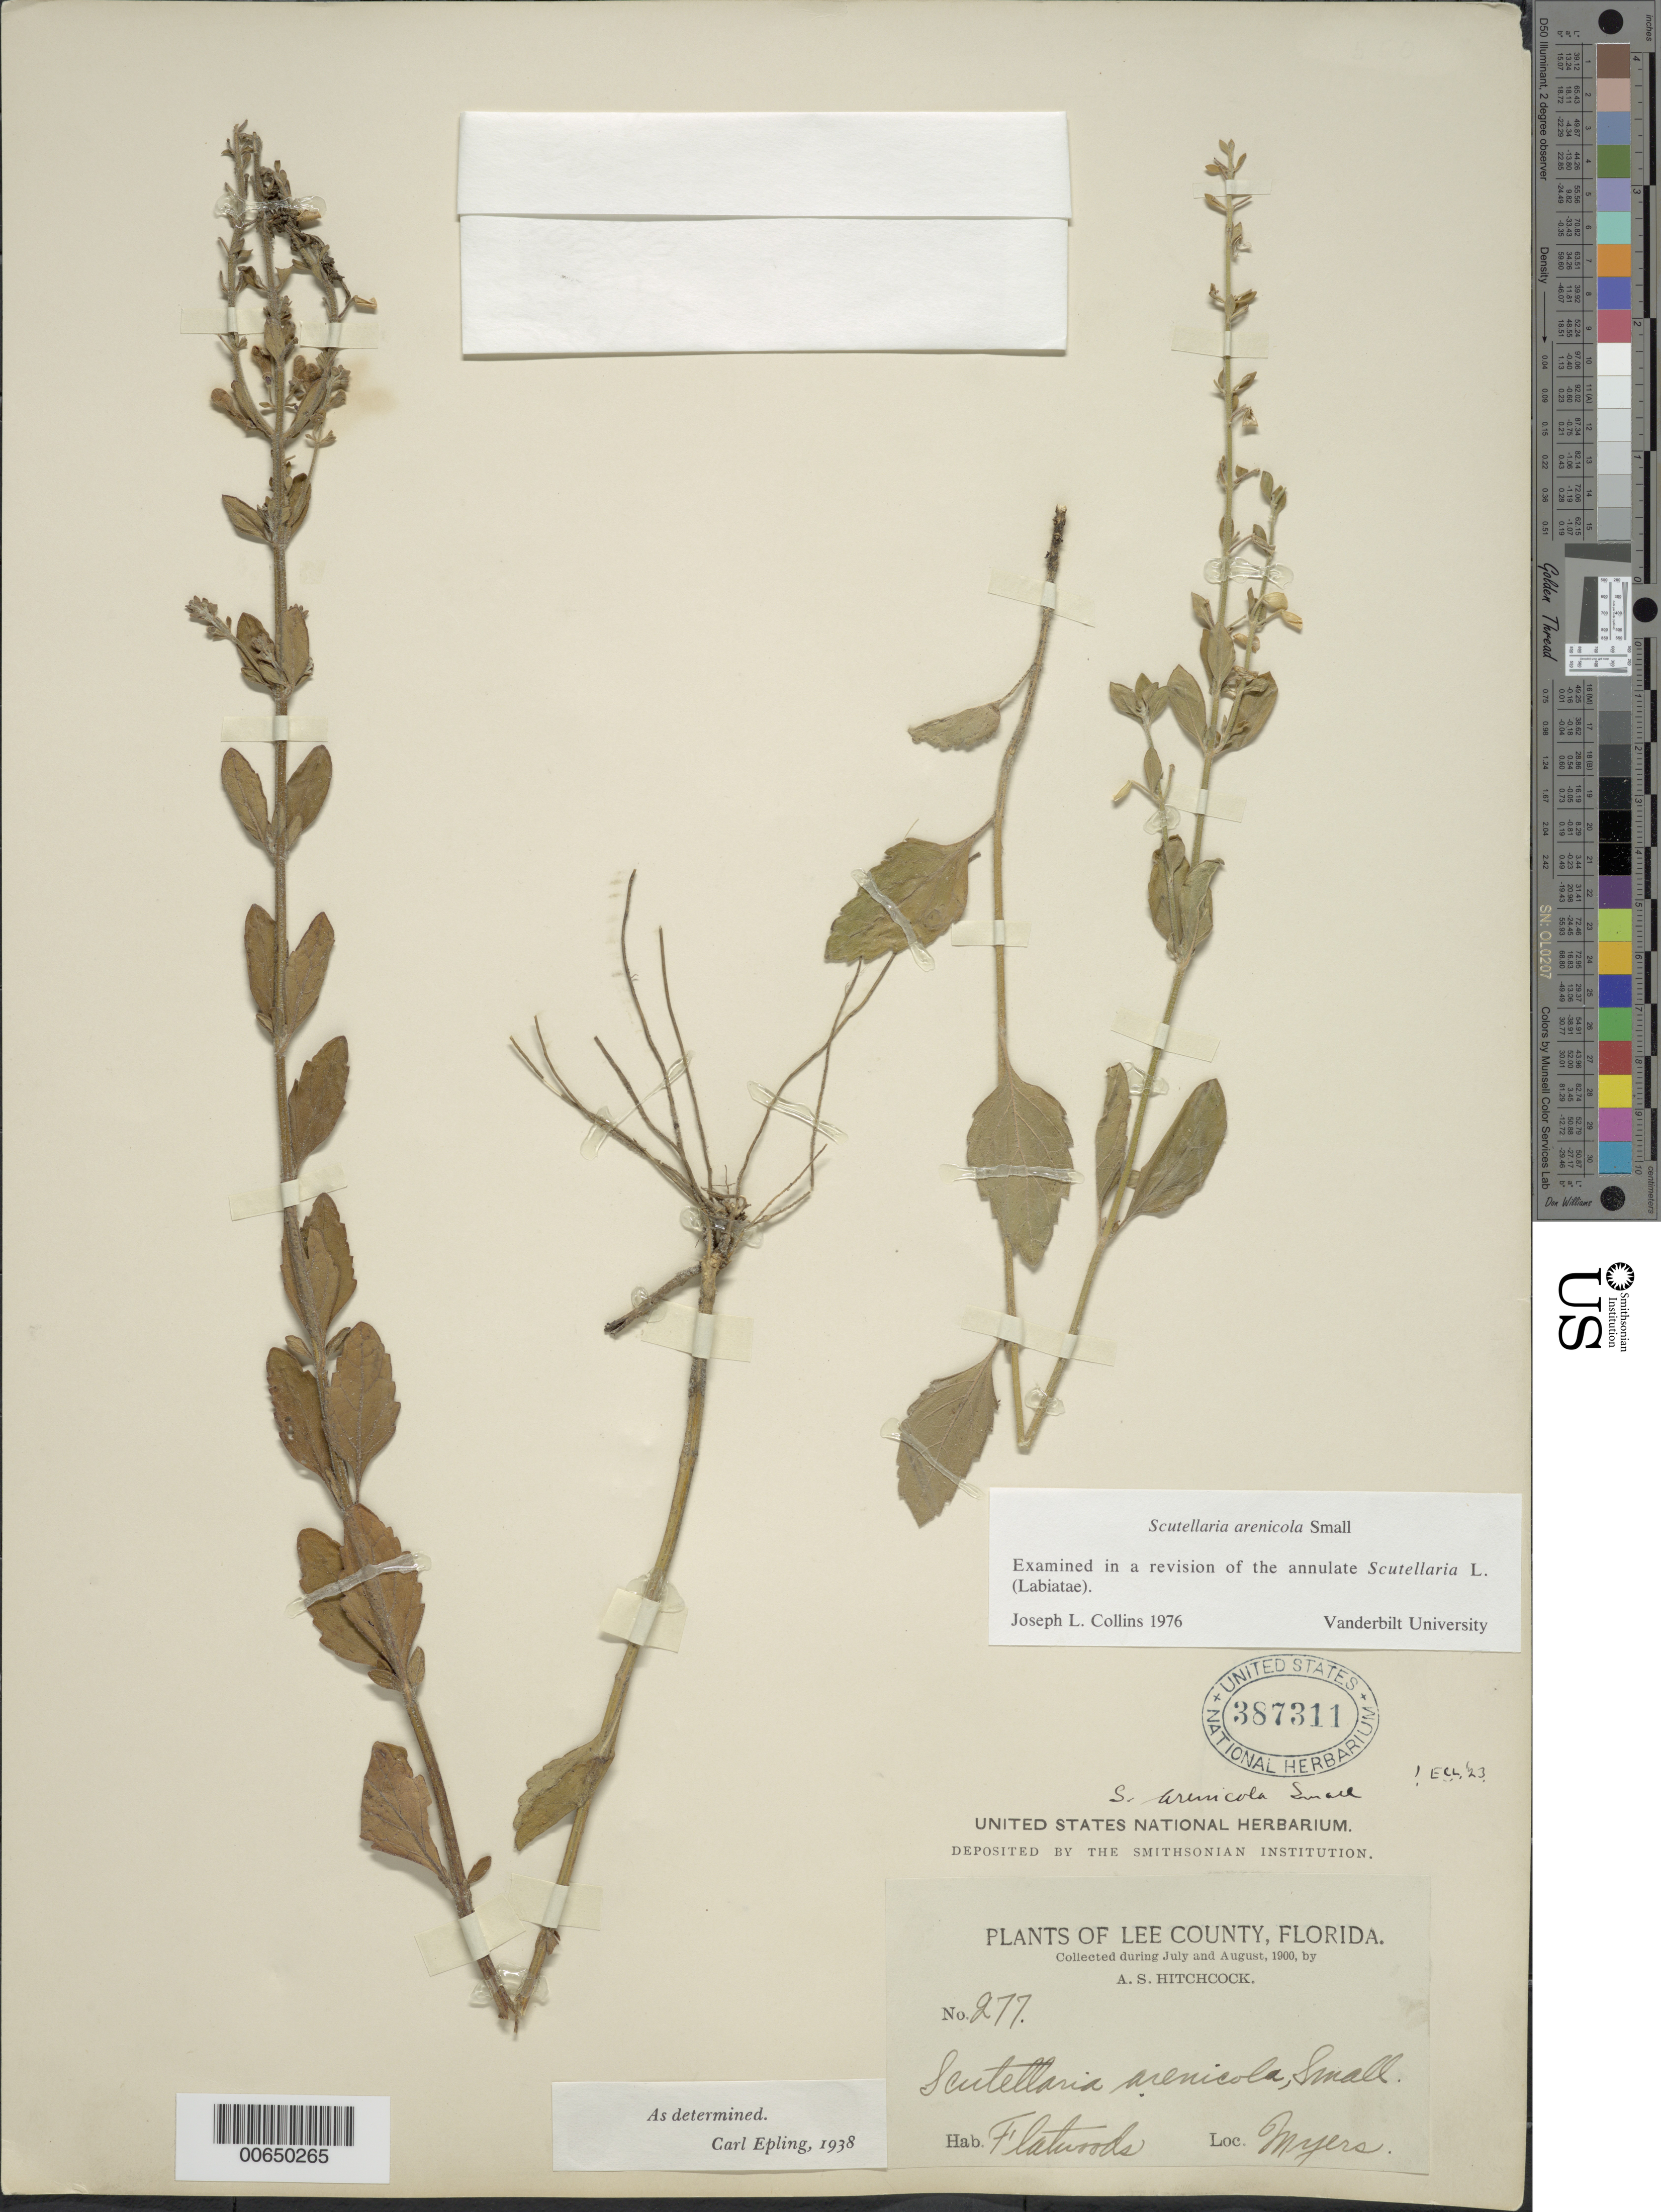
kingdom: Plantae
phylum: Tracheophyta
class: Magnoliopsida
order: Lamiales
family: Lamiaceae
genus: Scutellaria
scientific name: Scutellaria arenicola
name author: Small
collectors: A. S. Hitchcock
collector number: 277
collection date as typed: Jul 1900 to -- Aug 1900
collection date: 1900-07/1900-08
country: United States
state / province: Florida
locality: Myers.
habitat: Flatwoods.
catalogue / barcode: US 387311